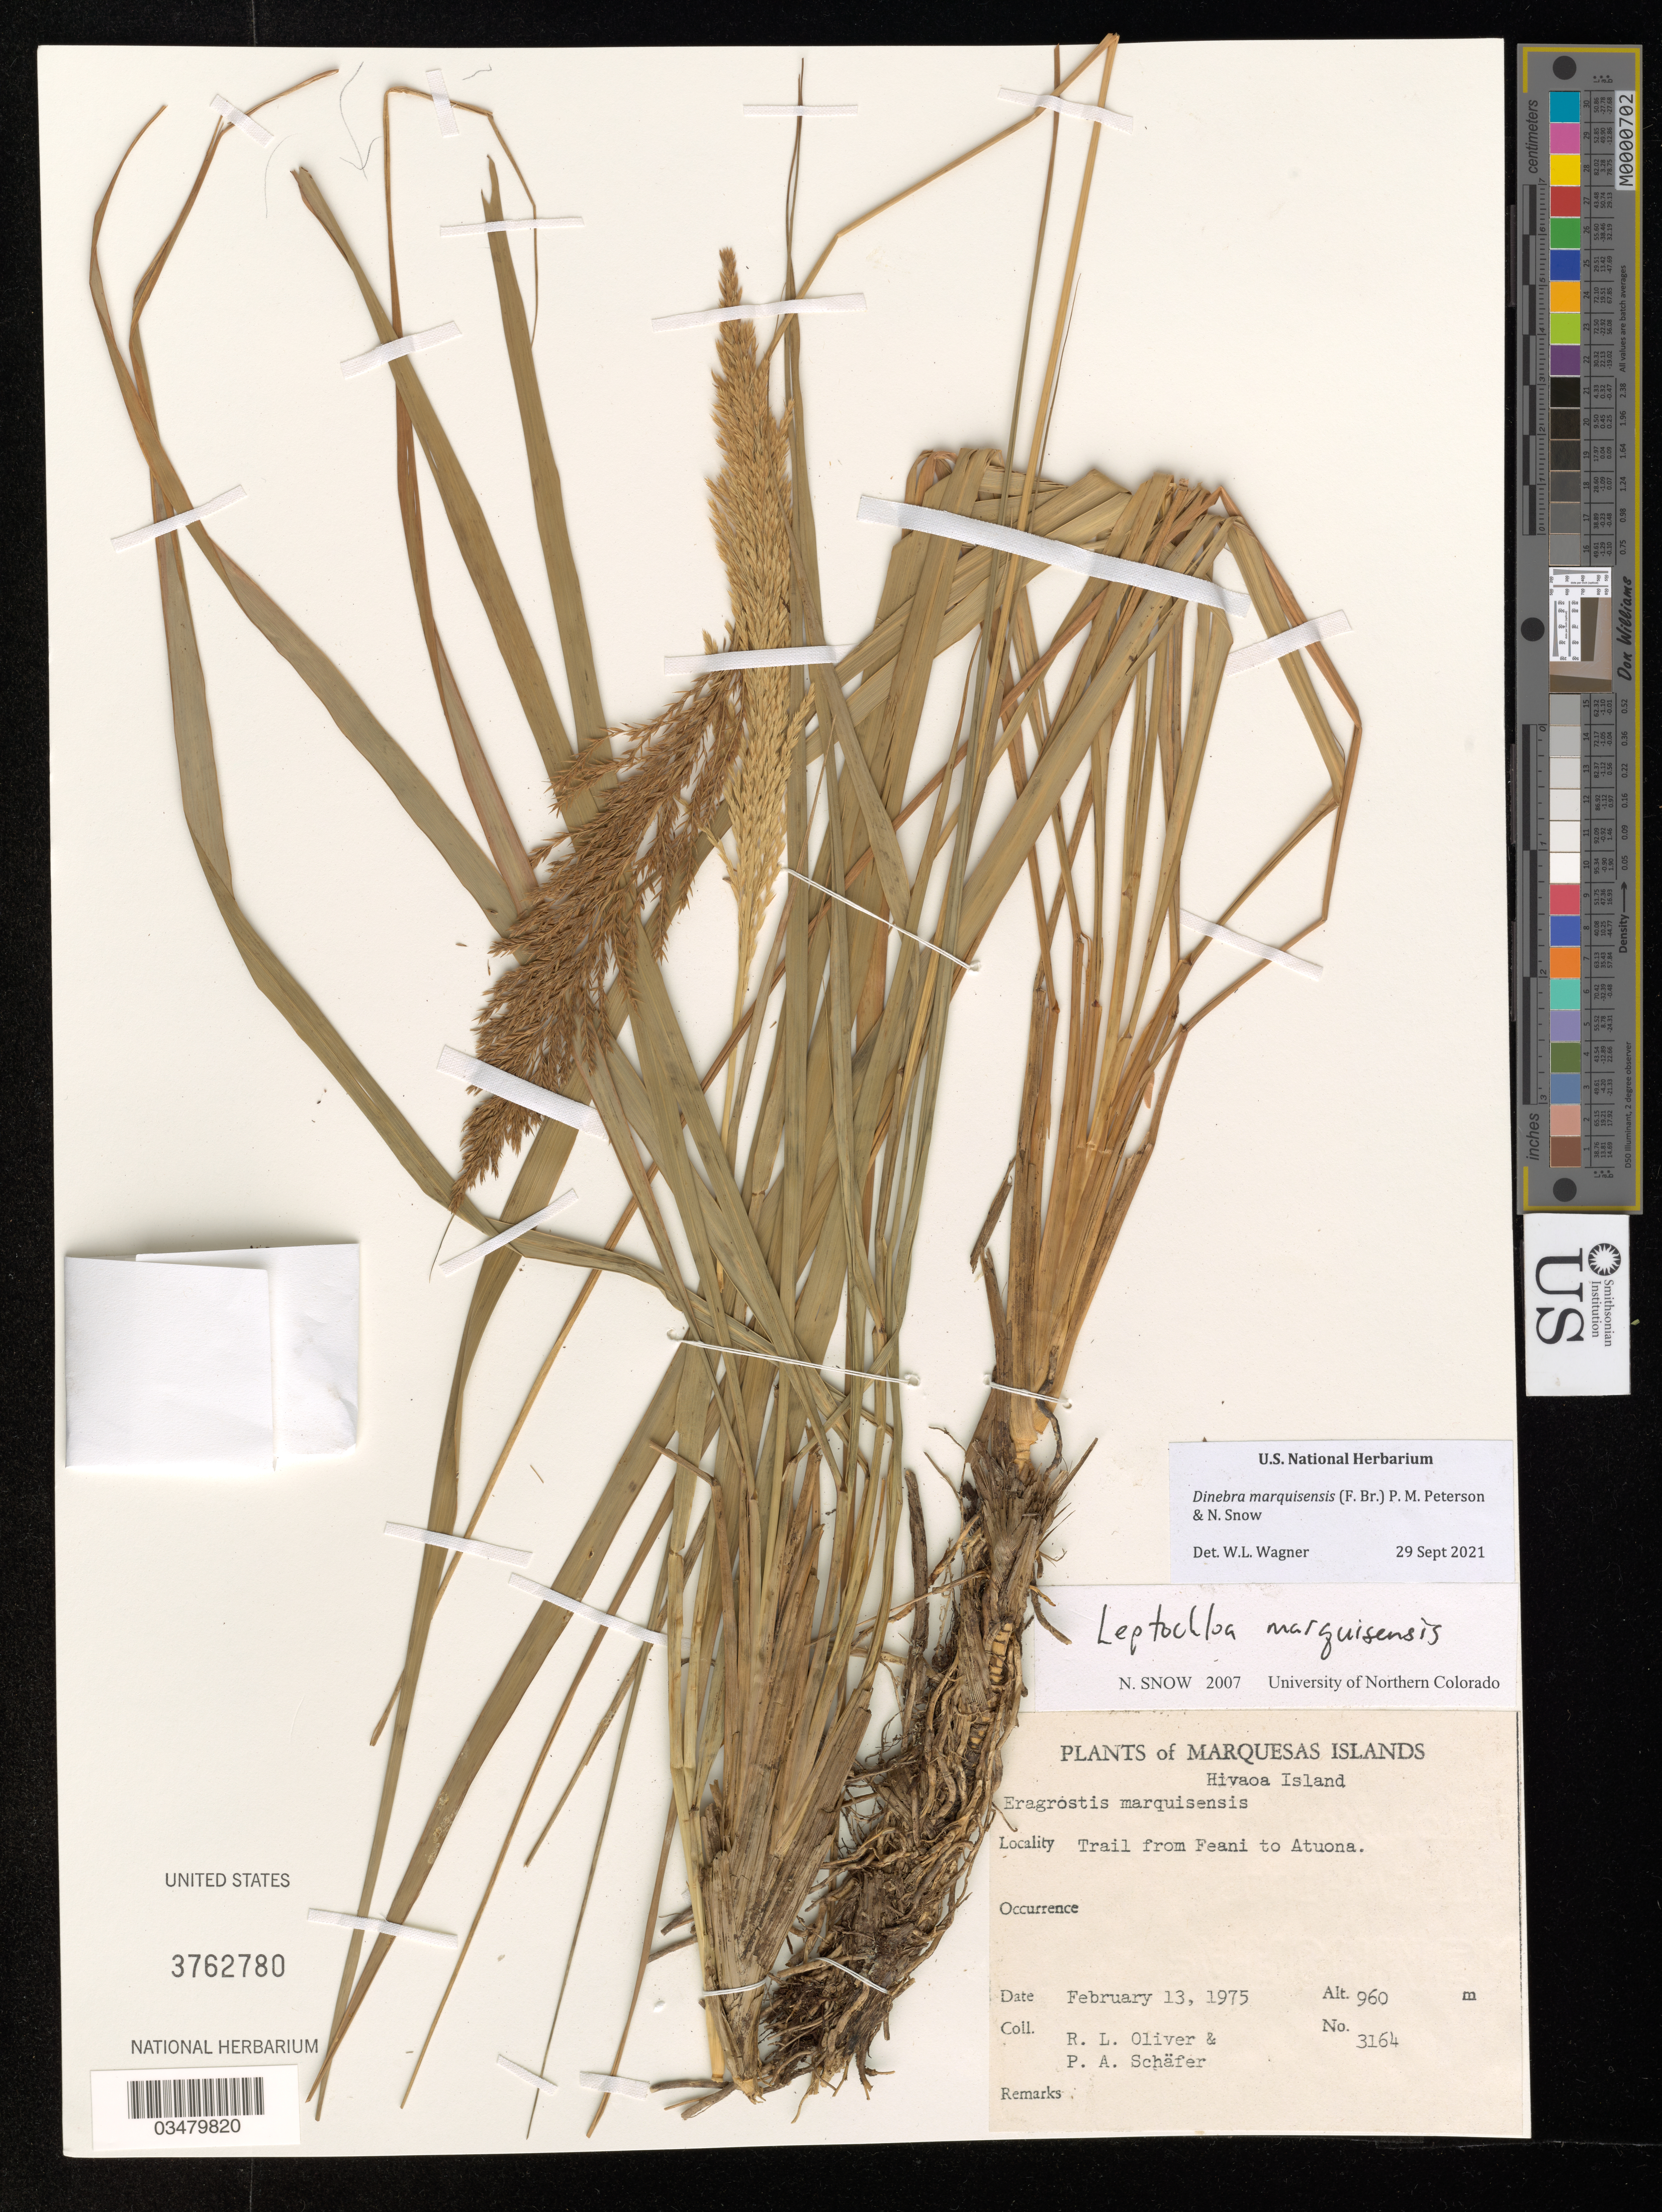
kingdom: Plantae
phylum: Tracheophyta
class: Liliopsida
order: Poales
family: Poaceae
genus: Dinebra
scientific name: Dinebra marquisensis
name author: (F. Br.) P.M. Peterson & Judz.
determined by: Wagner, W. L., (BOT), Smithsonian Institution - National Museum of Natural History (UNITED STATES)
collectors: R. L. Oliver & P. A. Schäfer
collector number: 3164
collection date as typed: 13 February 1975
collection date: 1975-02-13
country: French Polynesia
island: Hiva Oa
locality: trail from Feani to Atuona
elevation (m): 960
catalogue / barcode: US 3762780